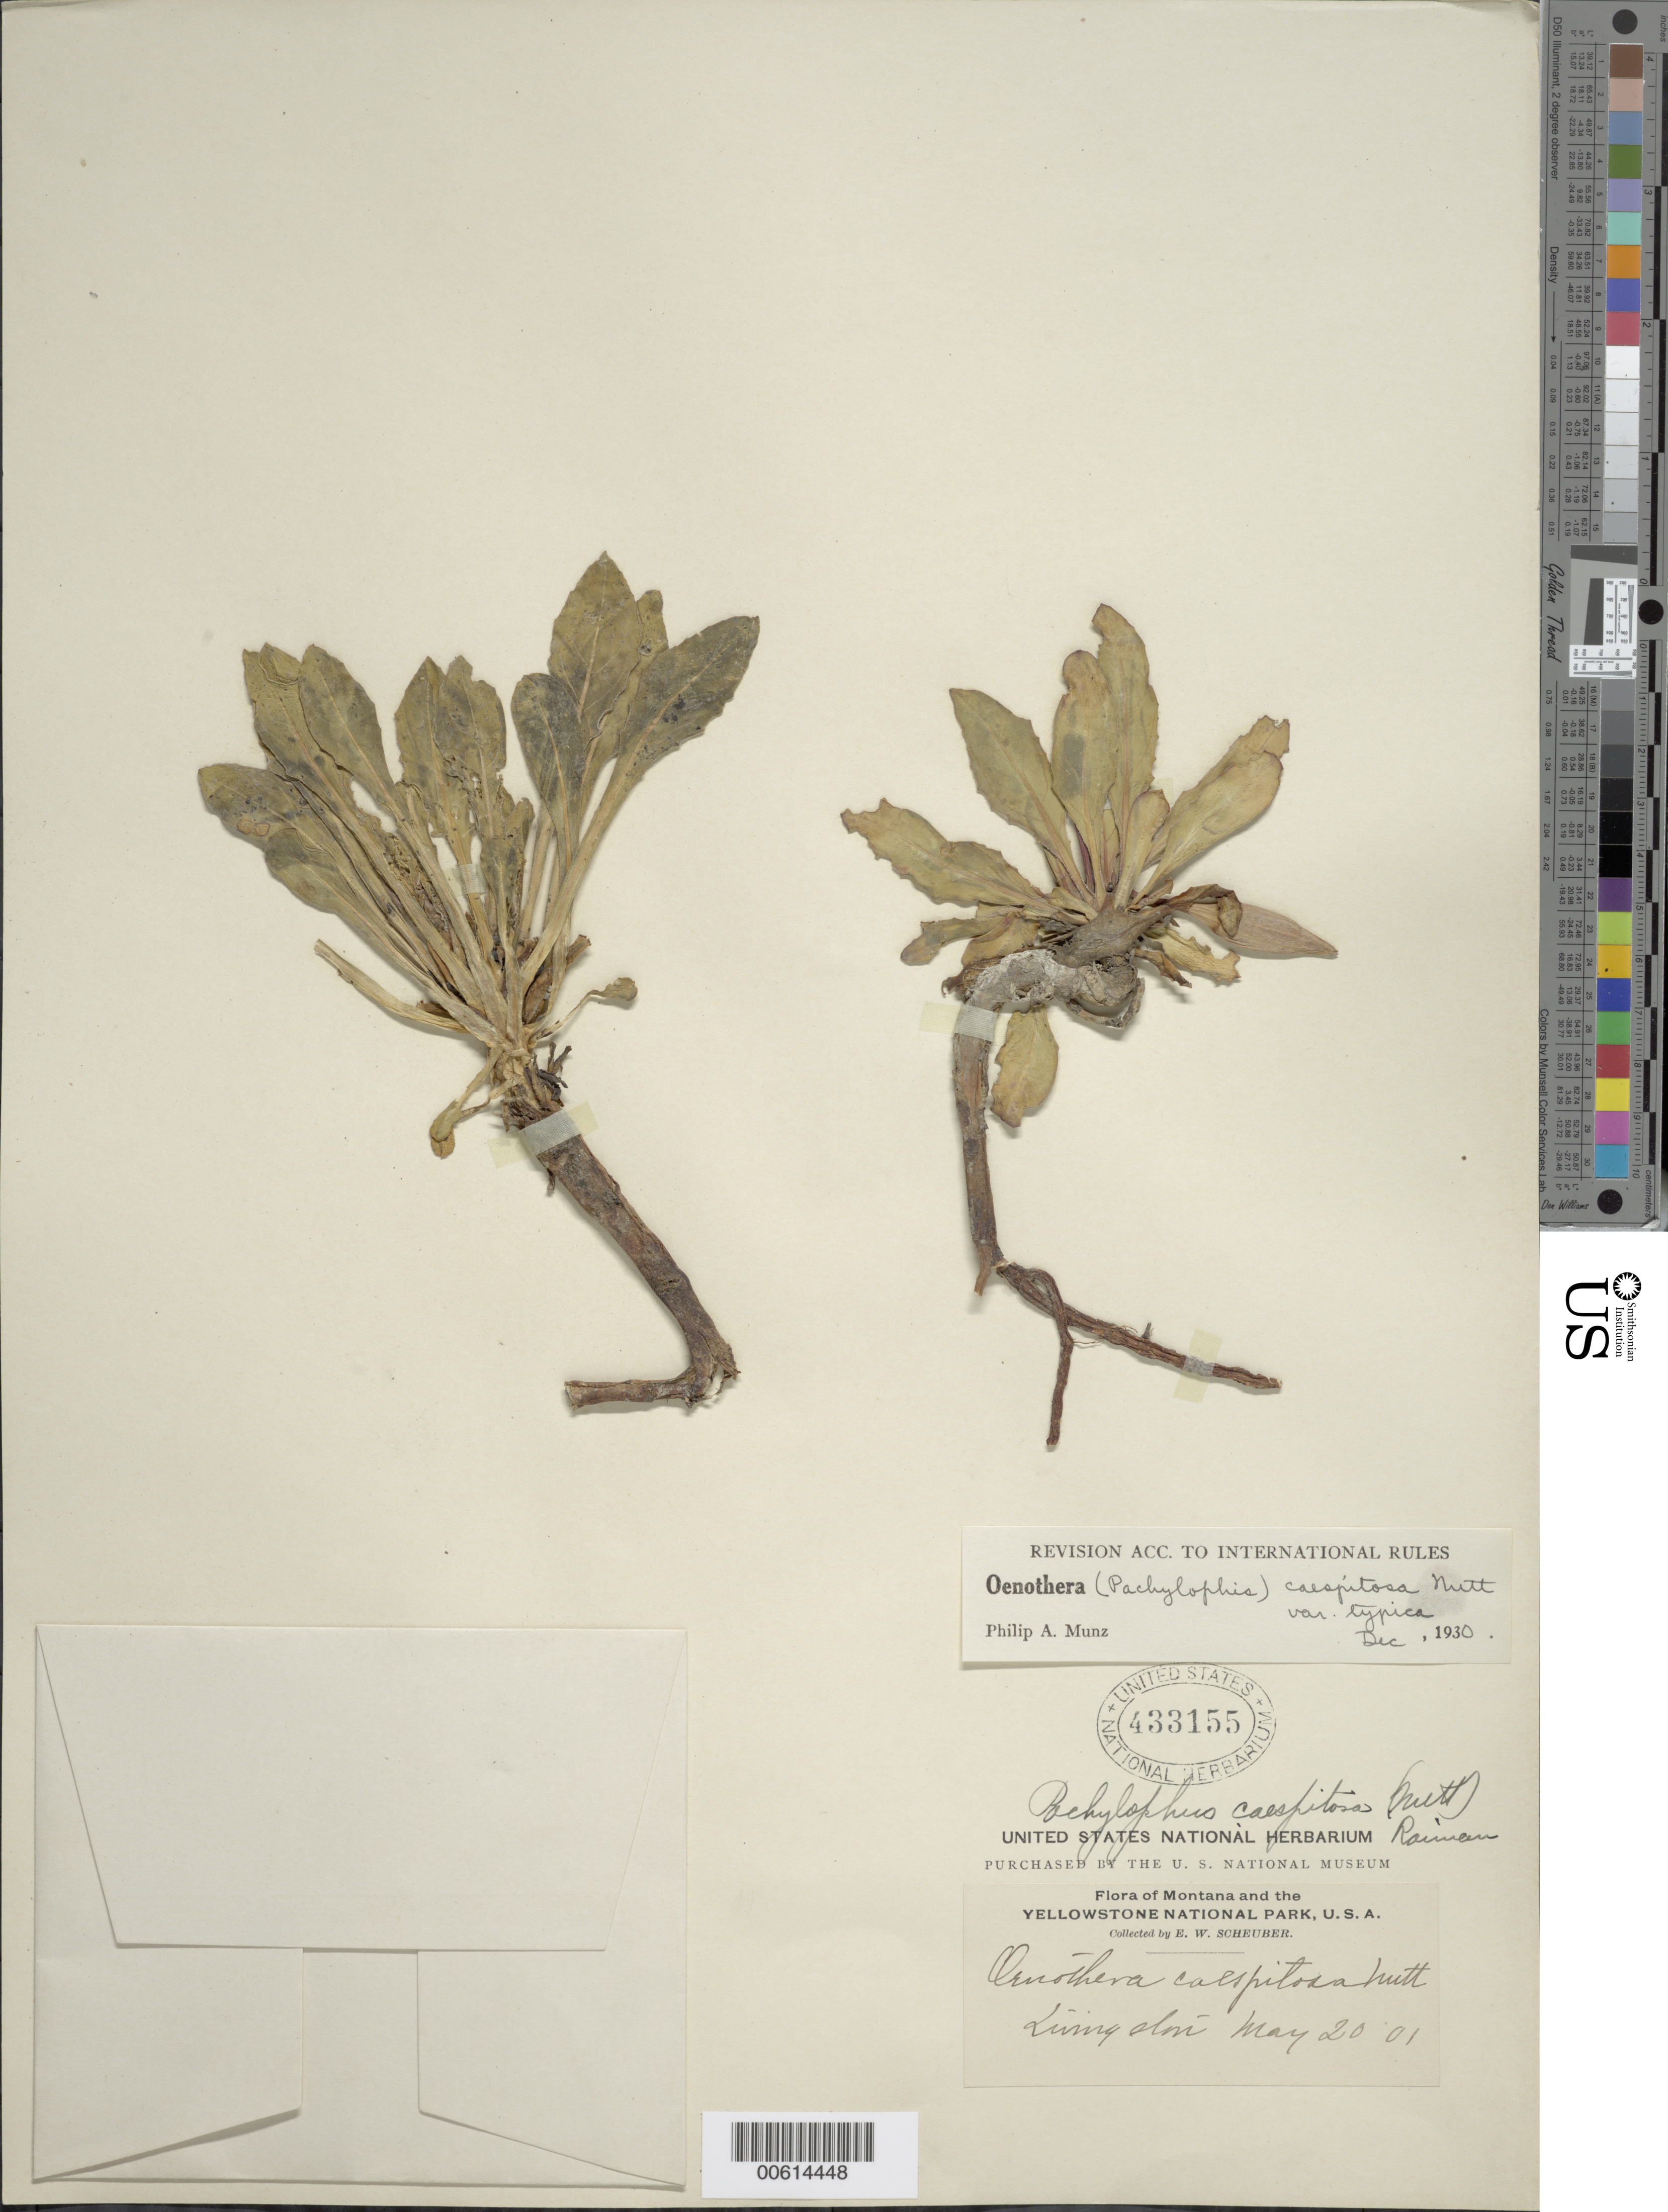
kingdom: Plantae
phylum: Tracheophyta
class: Magnoliopsida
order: Myrtales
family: Onagraceae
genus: Oenothera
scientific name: Oenothera cespitosa subsp. cespitosa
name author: Nutt.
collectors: E. Scheuber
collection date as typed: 20 May 1901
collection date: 1901-05-20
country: United States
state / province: Montana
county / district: Park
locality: Yellowstone National Park, Livingston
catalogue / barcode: US 433155